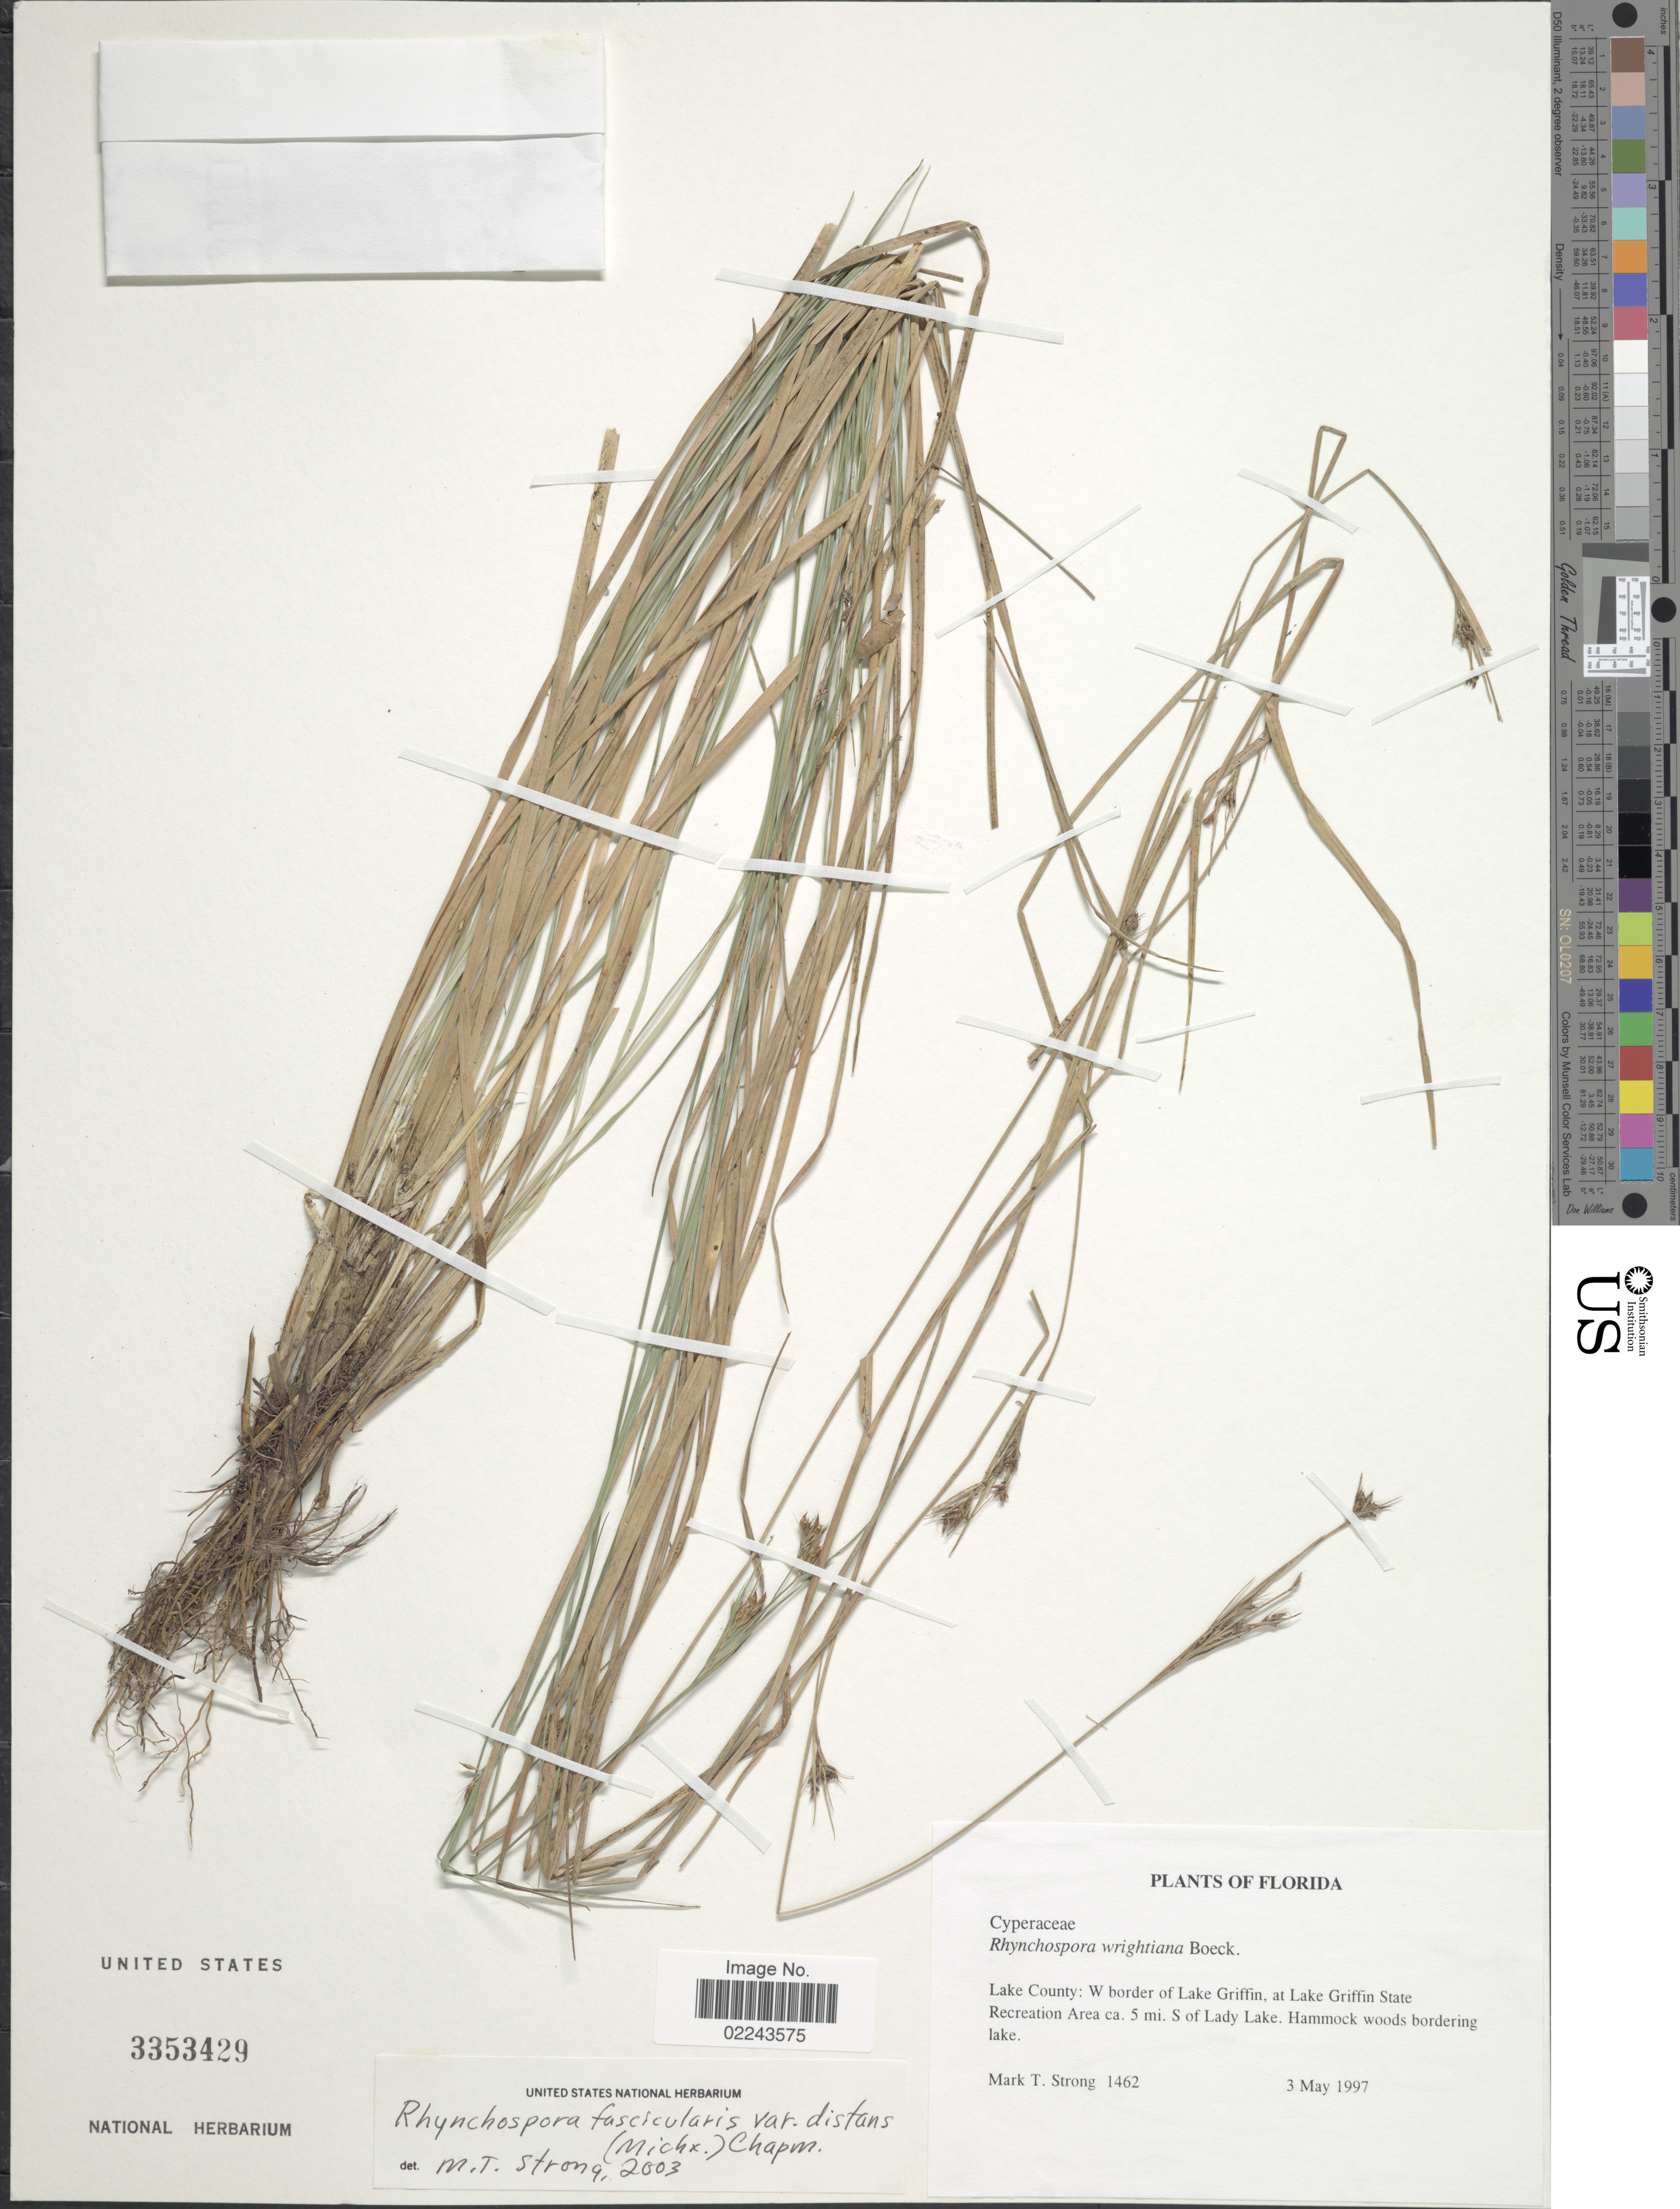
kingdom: Plantae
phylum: Tracheophyta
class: Liliopsida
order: Poales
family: Cyperaceae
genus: Rhynchospora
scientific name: Rhynchospora distans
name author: (Michx.) Vahl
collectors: M. T. Strong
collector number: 1462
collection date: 1997-05-03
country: United States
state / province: Florida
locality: Lake County, W border of Lake Griffin, at Lake Griffin State Recreation Area ca 5 mi S of Lady Lake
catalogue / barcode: US 3353429